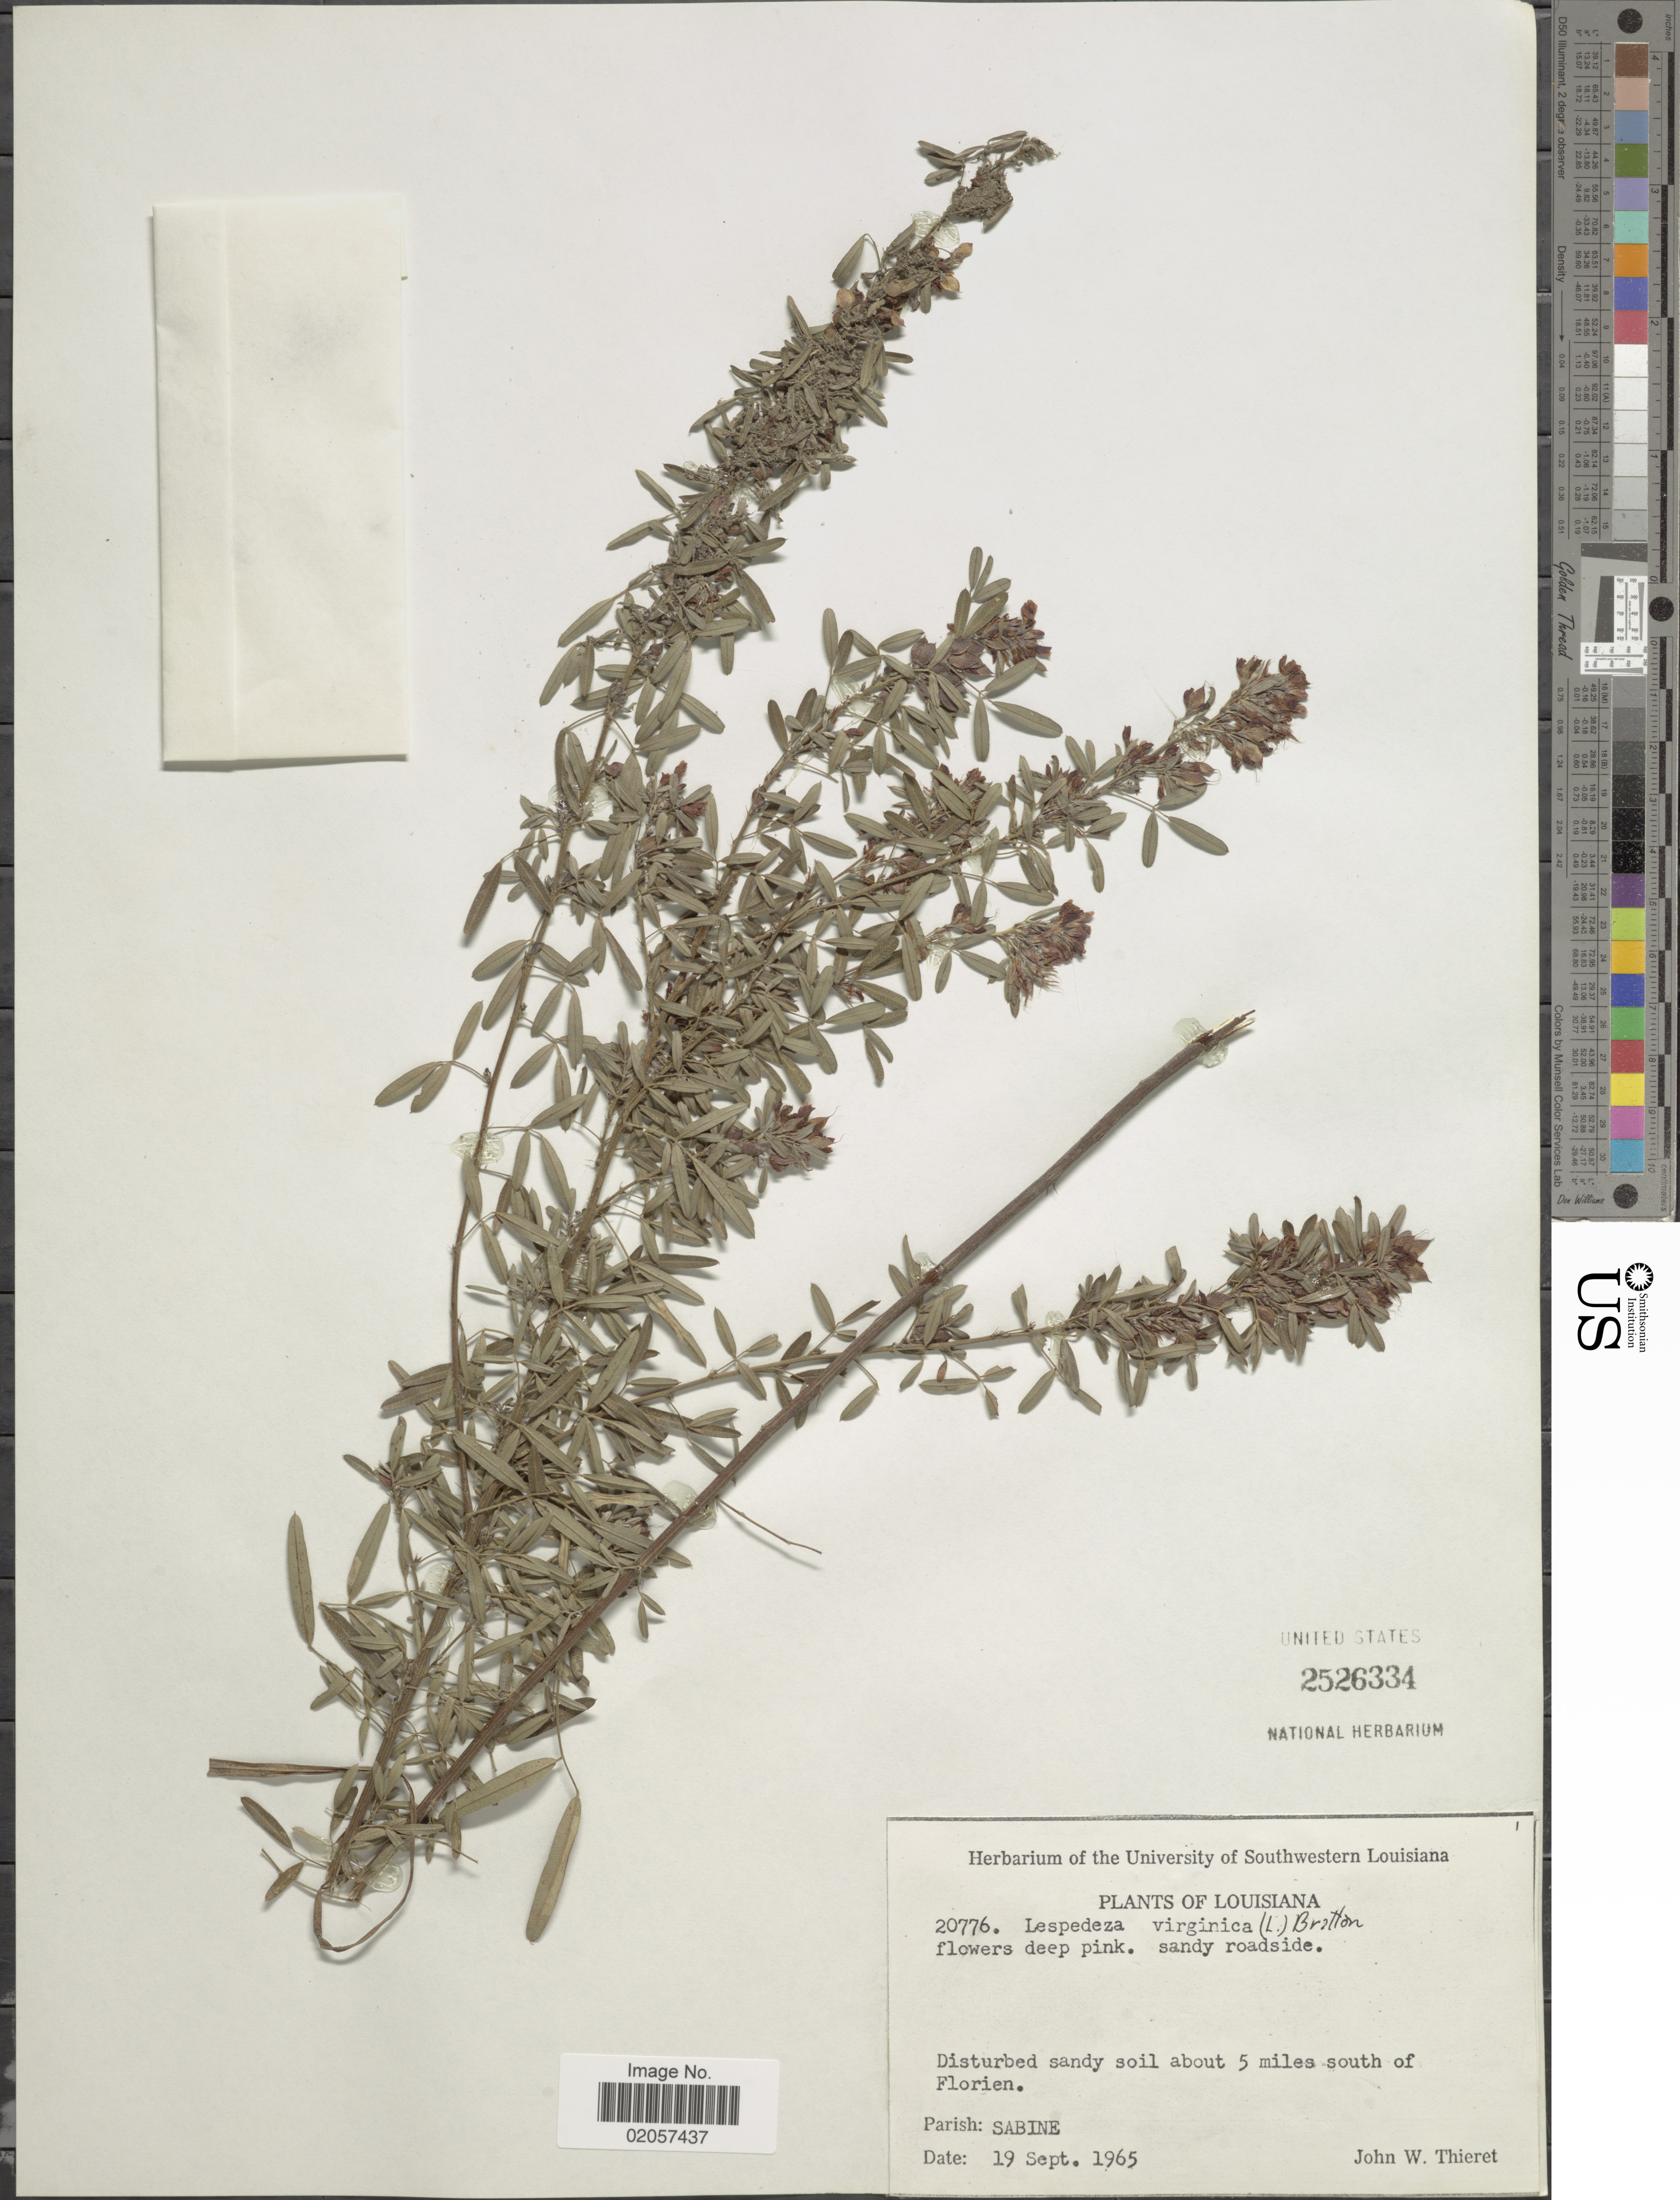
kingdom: Plantae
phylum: Tracheophyta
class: Magnoliopsida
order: Fabales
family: Fabaceae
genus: Lespedeza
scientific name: Lespedeza virginica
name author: (L.) Britton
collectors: J. W. Thieret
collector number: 20776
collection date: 1965-09-19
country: United States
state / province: Louisiana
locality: Louisiana, Disturbed sandy soil about 5 miles south of Florien. Parish: Sabine.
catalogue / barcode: US 2526334